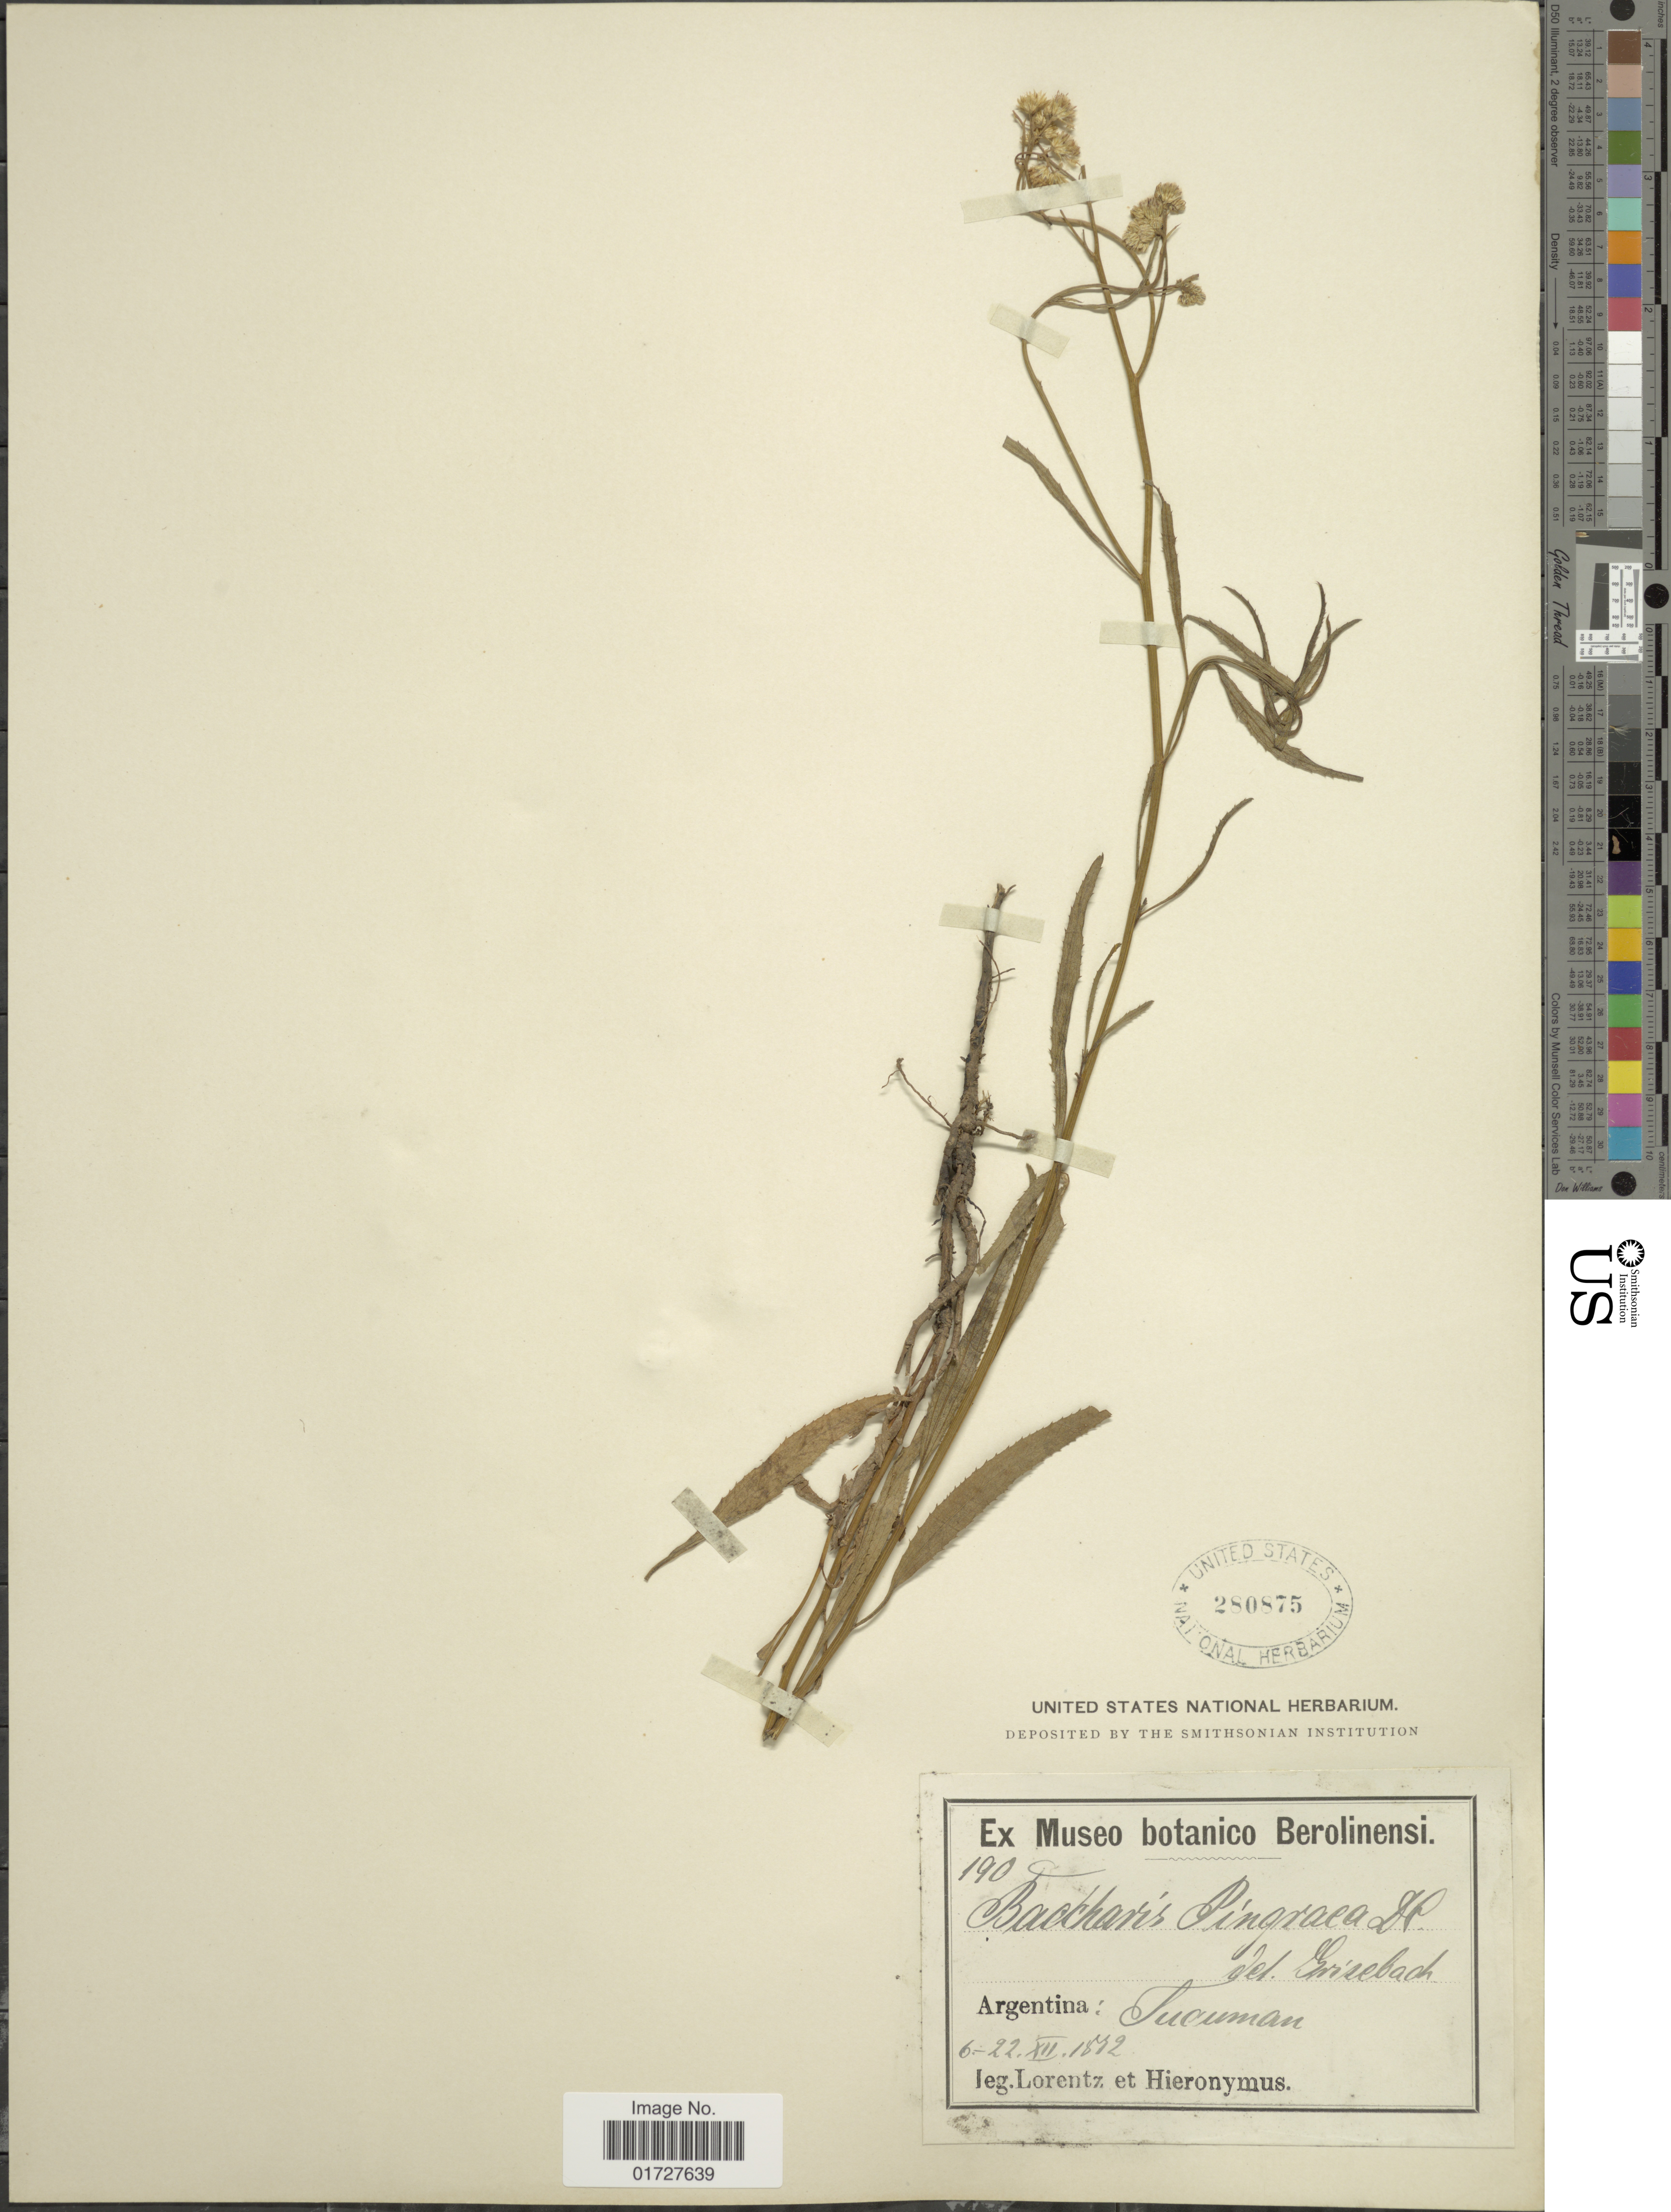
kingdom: Plantae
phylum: Tracheophyta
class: Magnoliopsida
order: Asterales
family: Asteraceae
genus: Baccharis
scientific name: Baccharis pingraea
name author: DC.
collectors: -. Lorentz & -. Hieronymus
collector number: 190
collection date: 1872-12-06/1872-12-22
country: Argentina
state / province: Tucuman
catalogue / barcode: US 280875